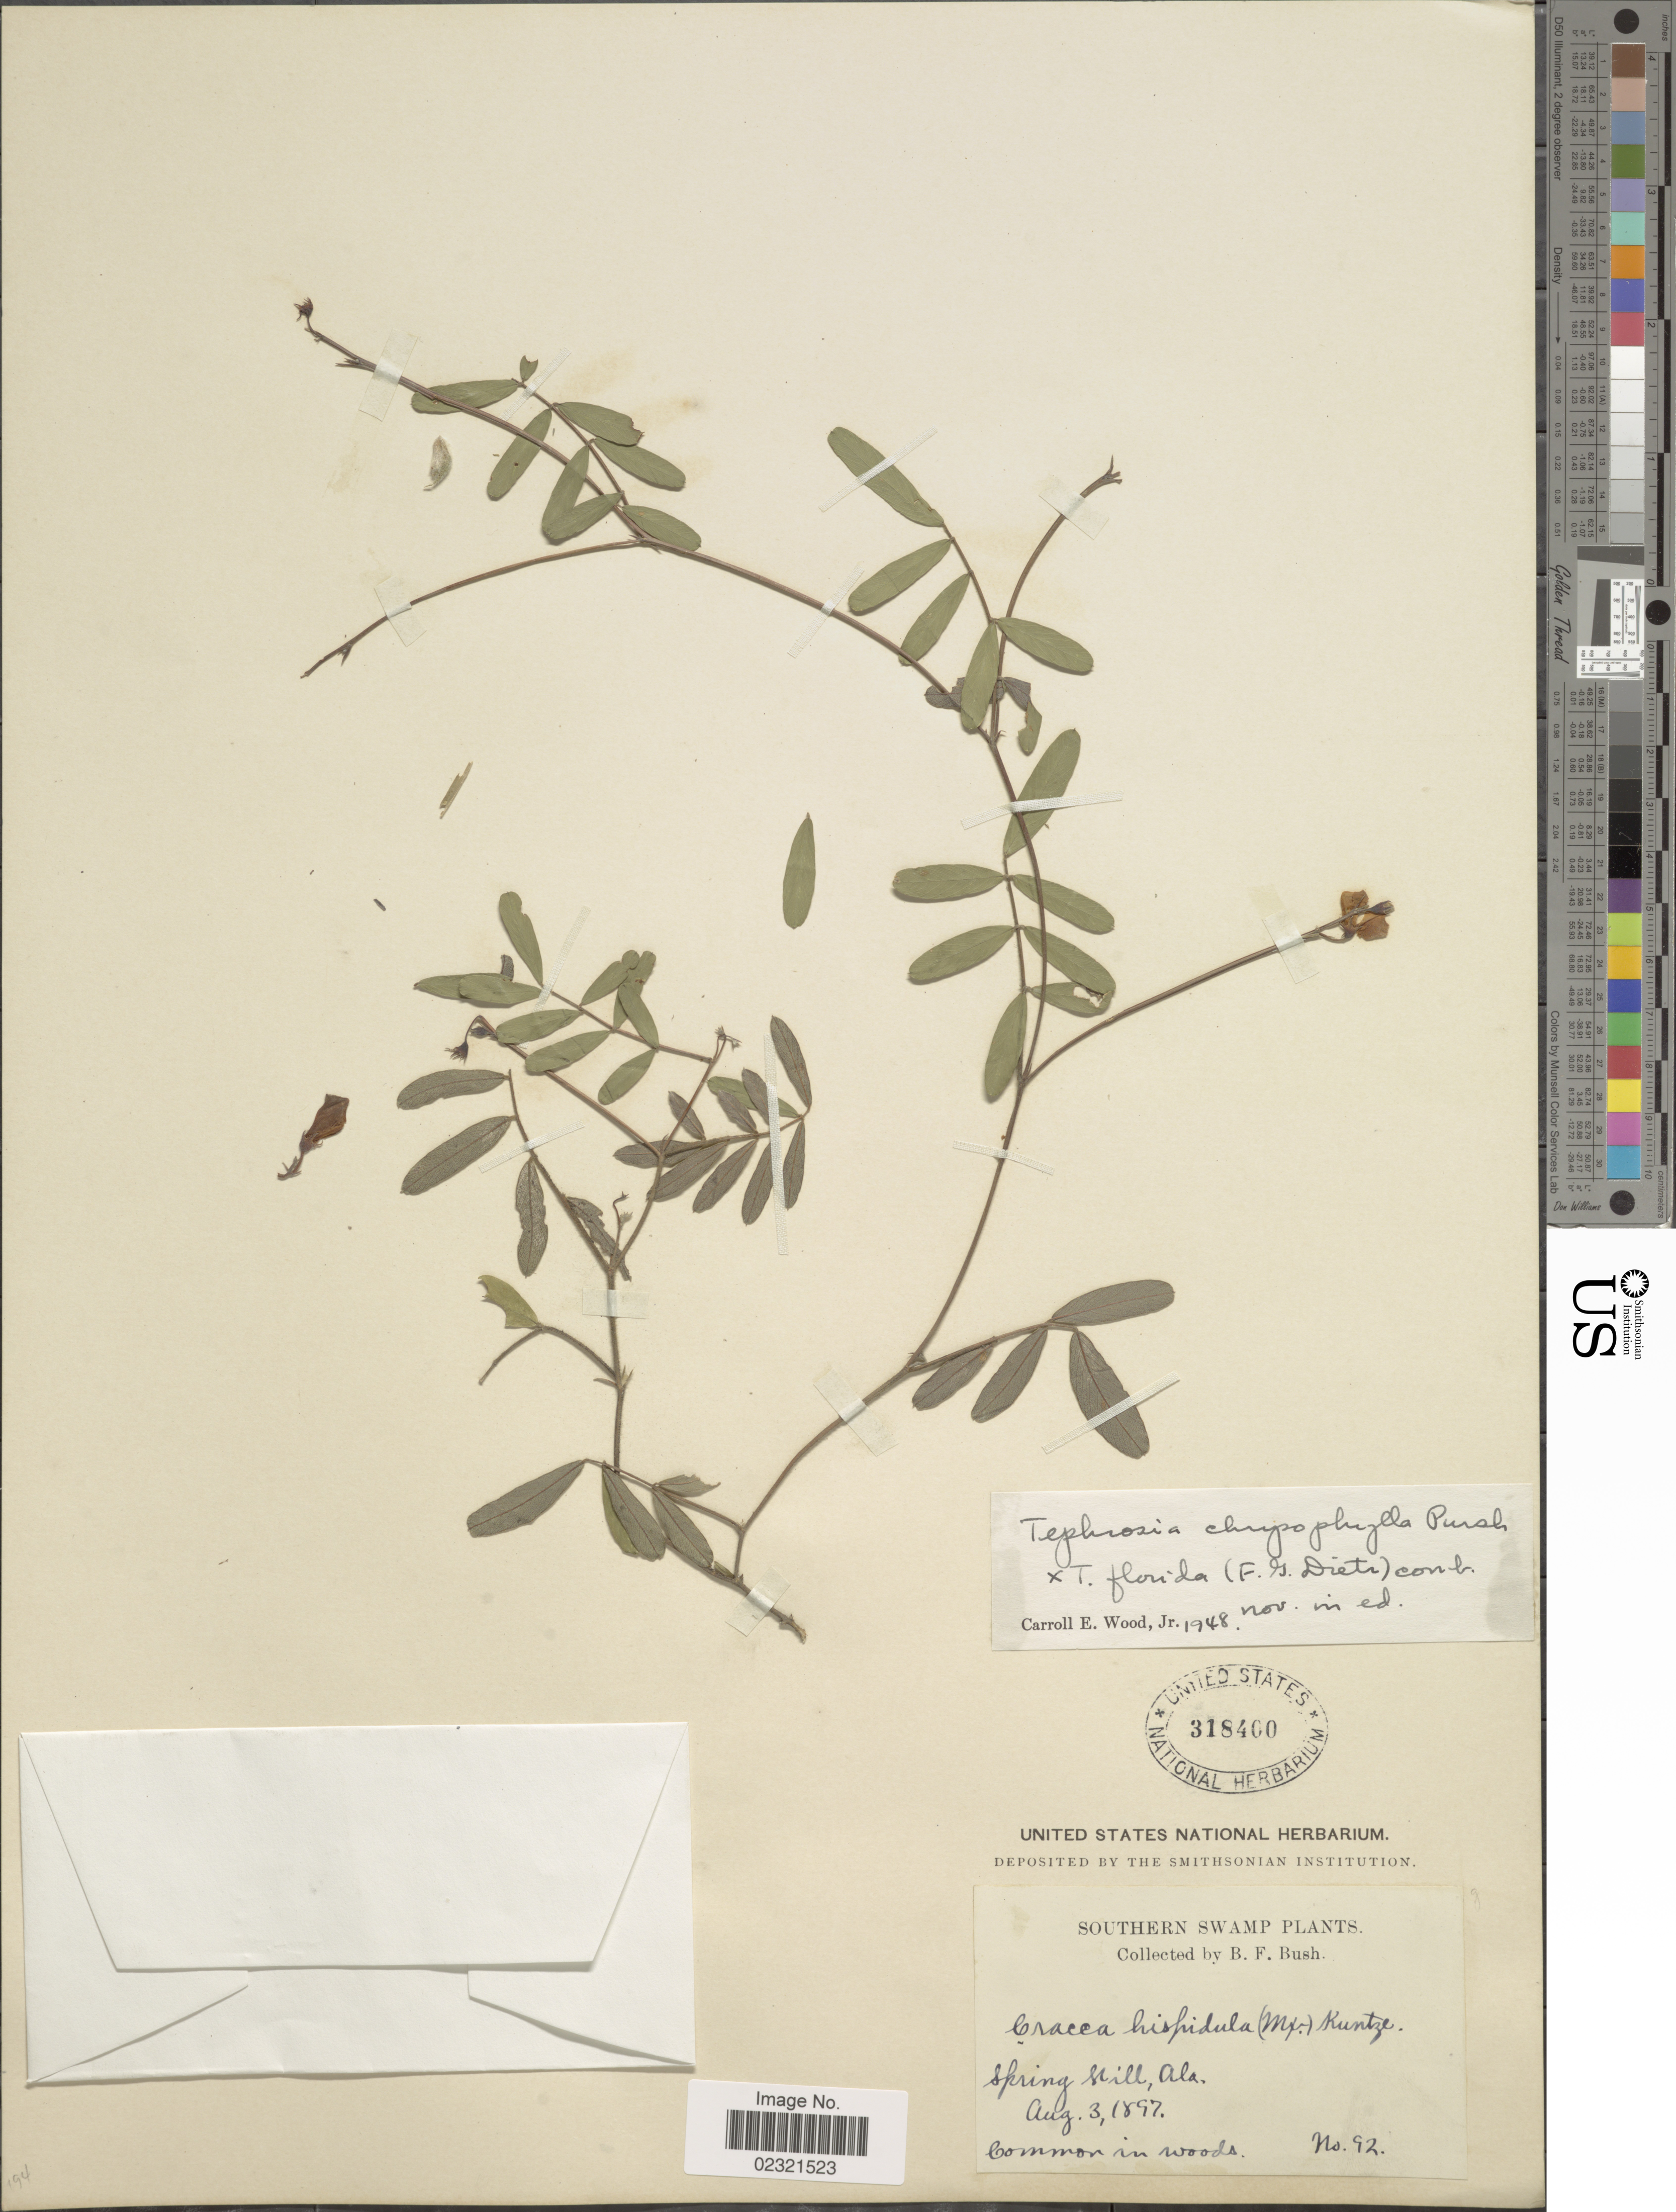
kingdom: Plantae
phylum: Tracheophyta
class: Magnoliopsida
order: Fabales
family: Fabaceae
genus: Tephrosia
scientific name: Tephrosia chrysophylla x T. florida (Dietr.) C.E. Wood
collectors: B. F. Bush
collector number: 92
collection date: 1897-08-03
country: United States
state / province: Alabama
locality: Southern Swamp. Spring Hill, Ala.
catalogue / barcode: US 318400